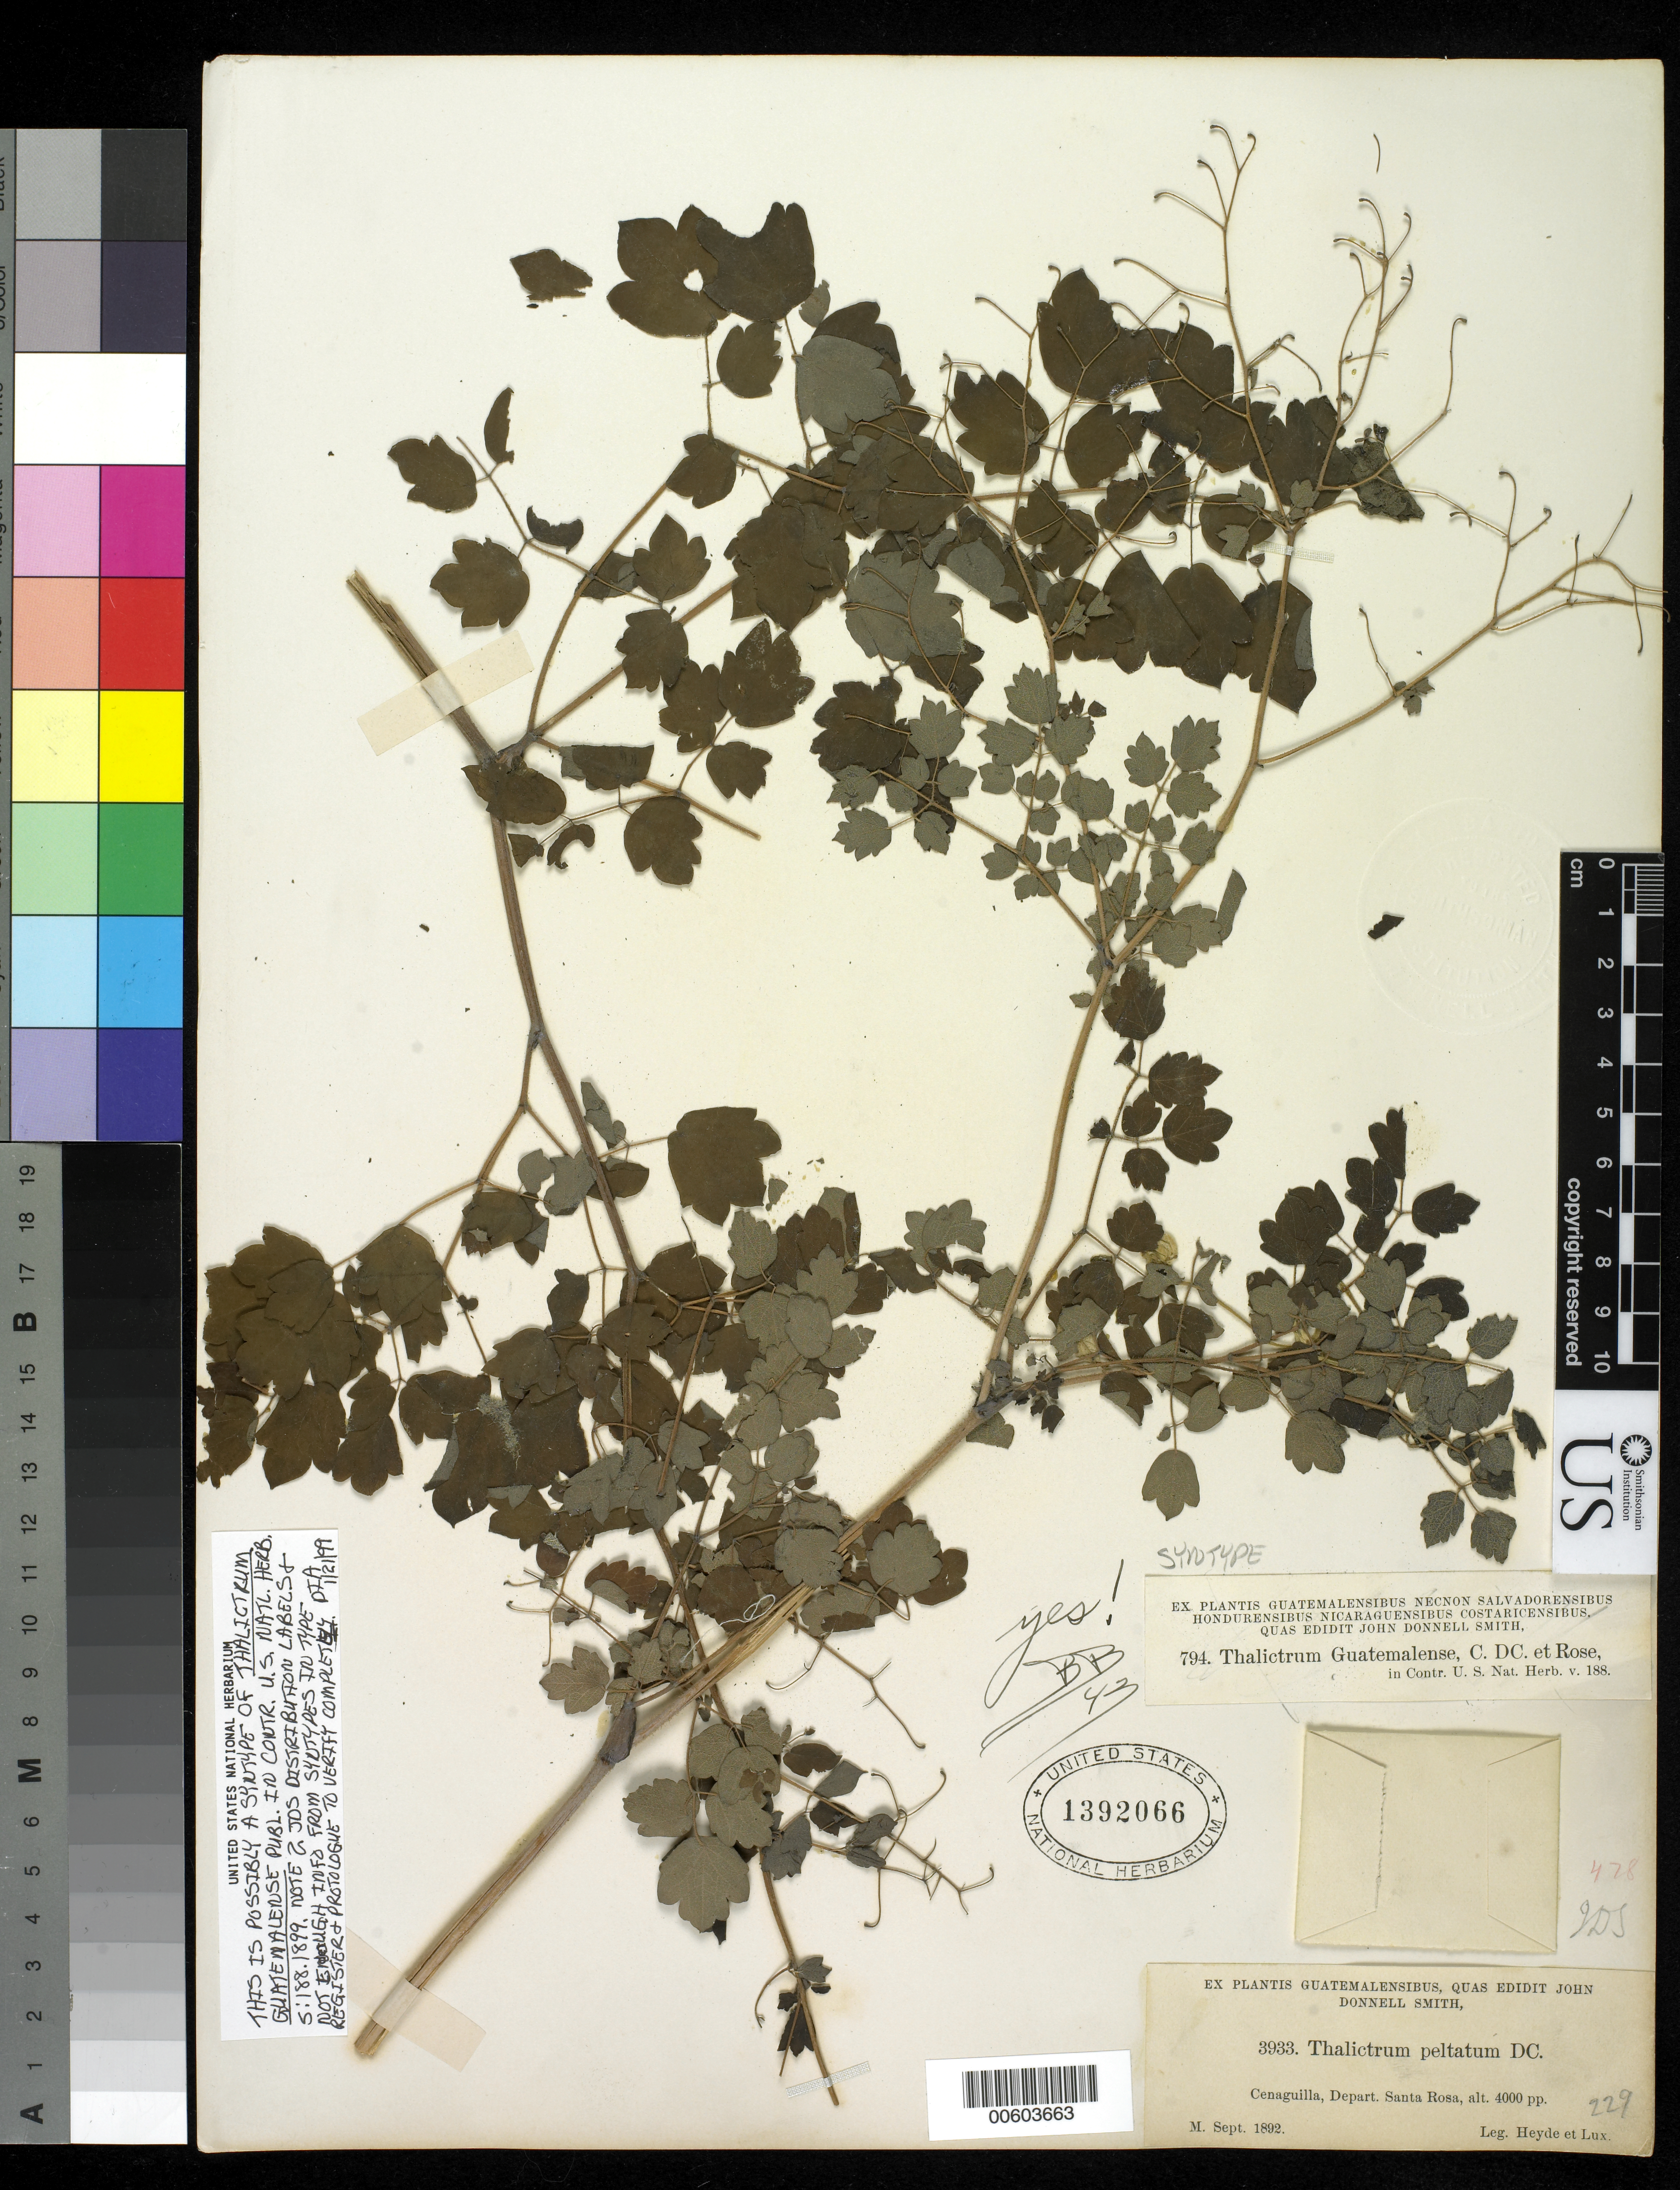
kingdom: Plantae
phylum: Tracheophyta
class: Magnoliopsida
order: Ranunculales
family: Ranunculaceae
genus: Thalictrum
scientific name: Thalictrum guatemalense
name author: C. DC. & Rose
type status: Possible Syntype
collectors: J. Donnell Smith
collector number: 794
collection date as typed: Sep 1892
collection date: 1892-09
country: Guatemala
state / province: Santa Rosa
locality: Cenaguilla.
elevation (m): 1219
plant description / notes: Note: 2 JDS distribution labels and not enough information from syntypes in type register and protologue to verify completely.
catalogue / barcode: US 1392066